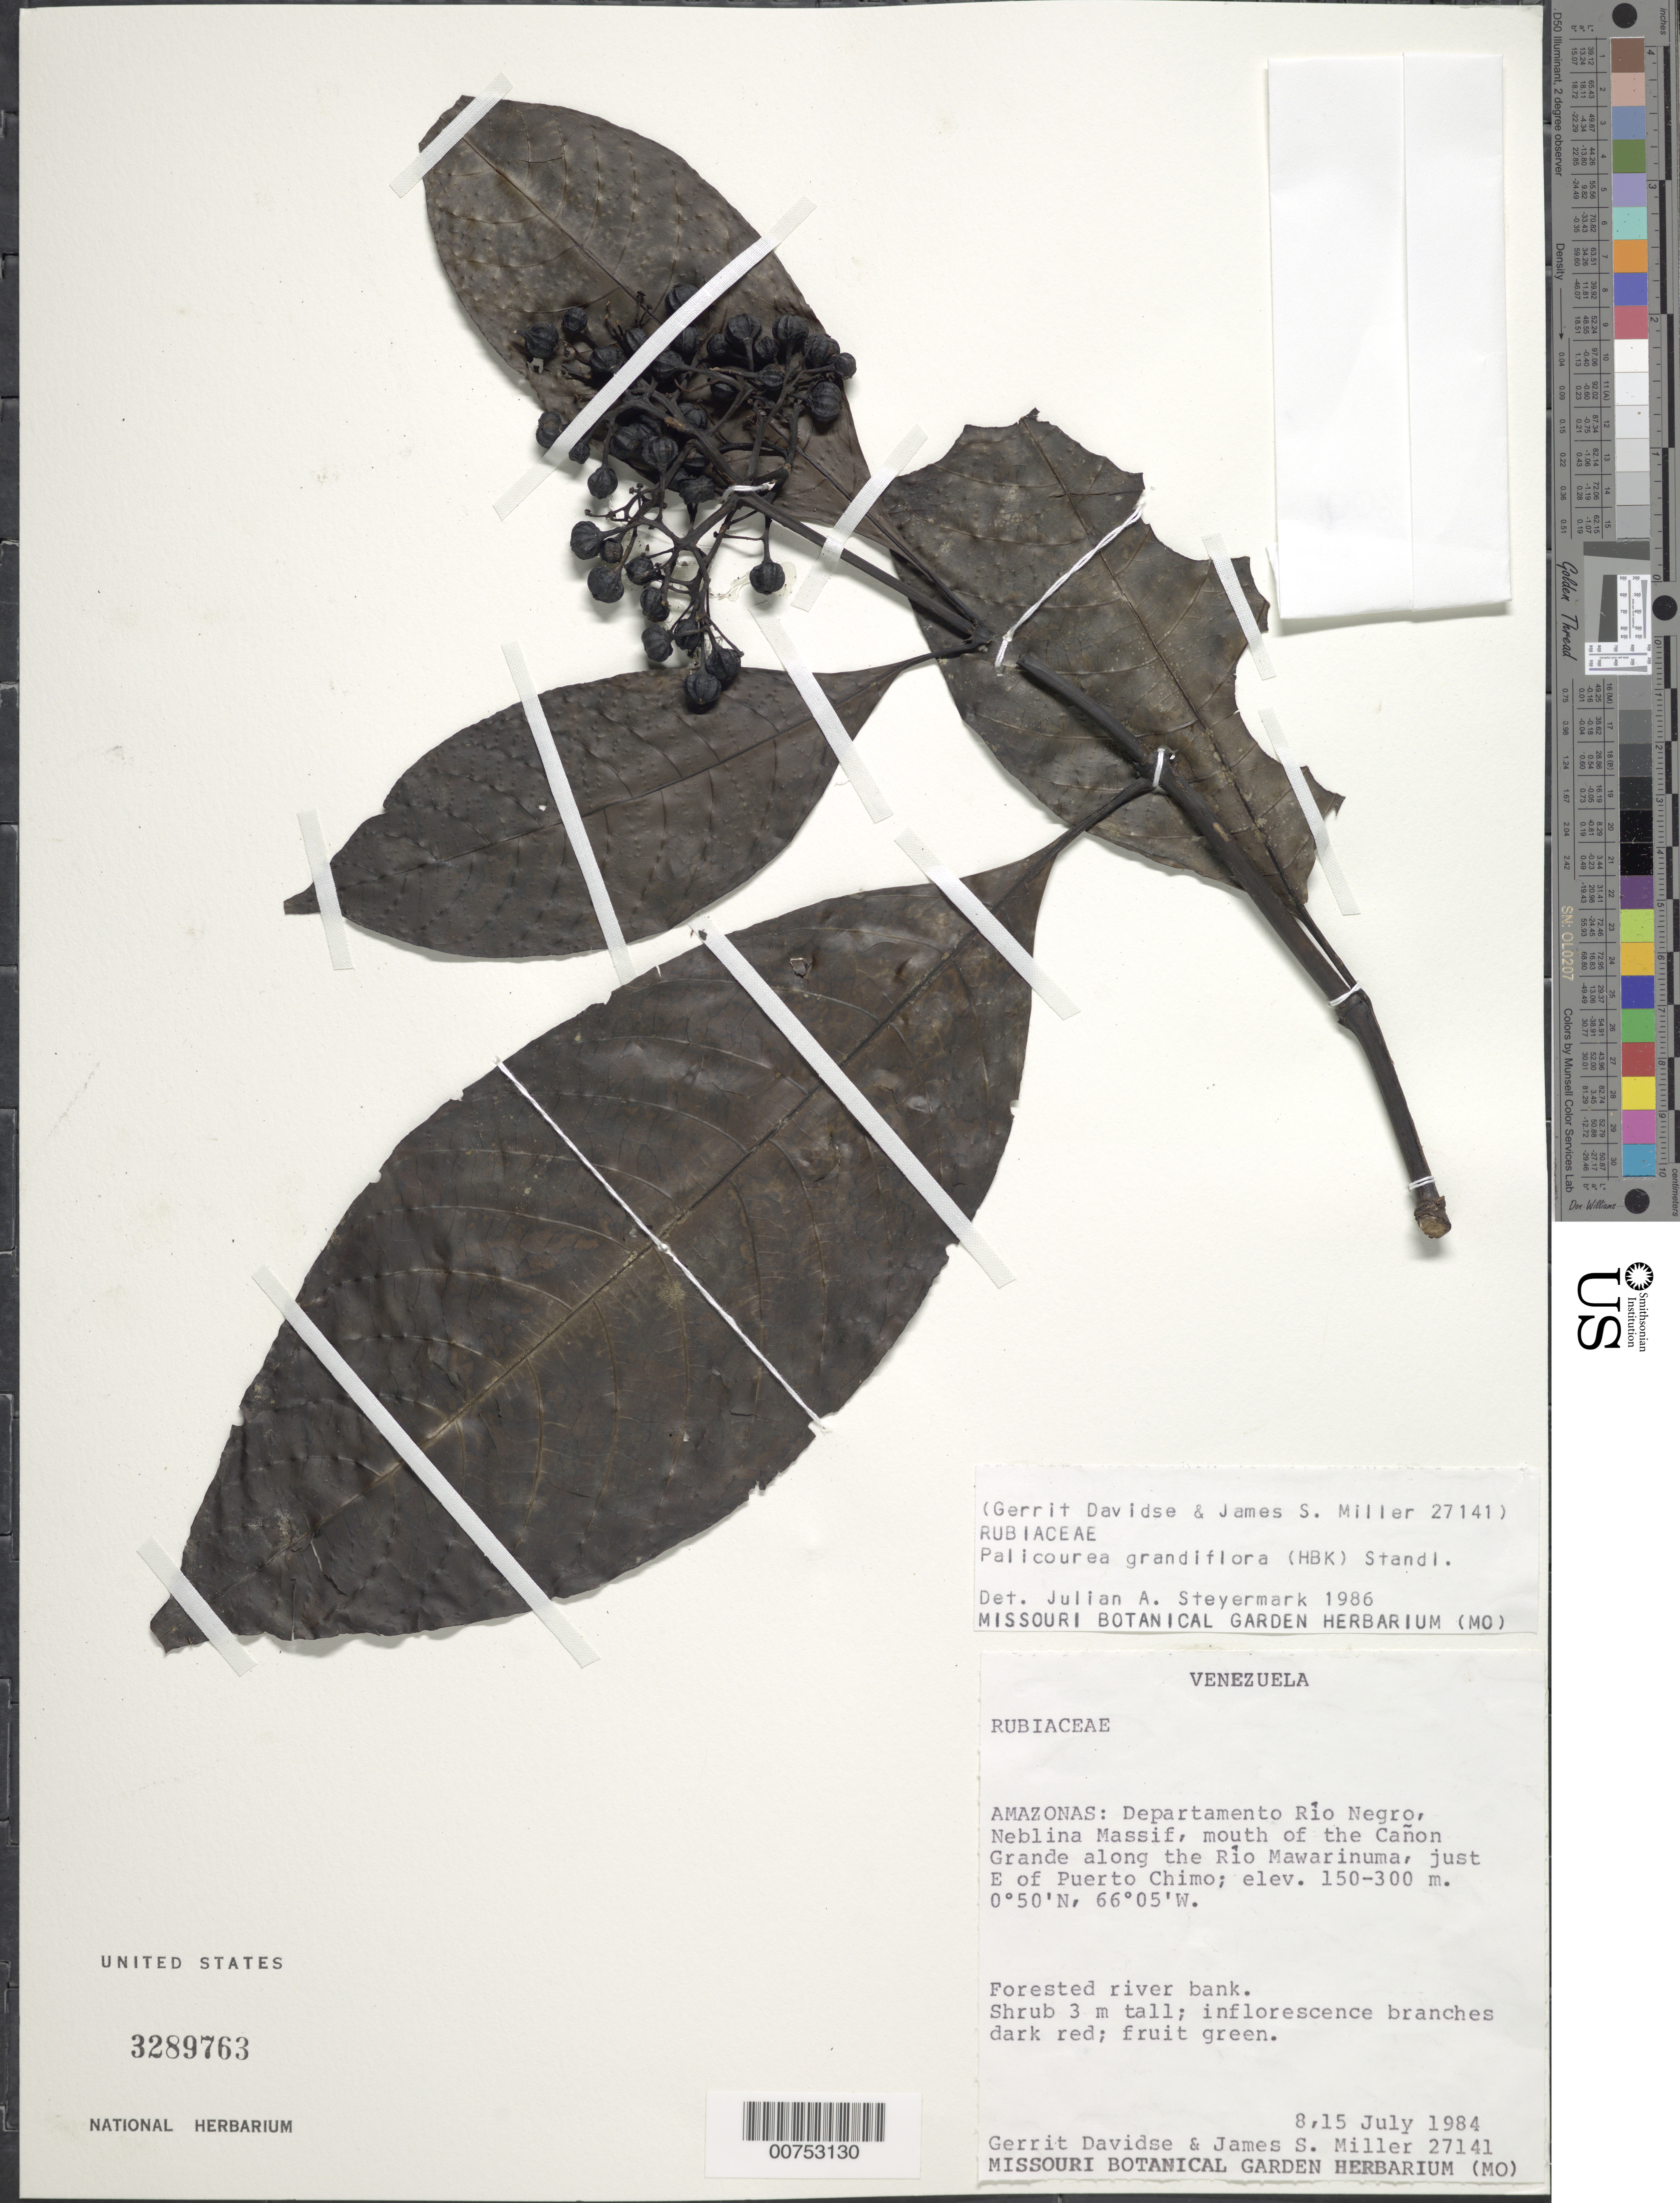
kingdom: Plantae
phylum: Tracheophyta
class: Magnoliopsida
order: Gentianales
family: Rubiaceae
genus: Palicourea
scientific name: Palicourea grandiflora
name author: (Kunth) Standl.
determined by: Steyermark, Julian A., (VEN)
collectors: G. Davidse & J. S. Miller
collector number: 27141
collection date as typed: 8-Jul-84 to 15-Jul-84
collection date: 1984-07-08/1984-07-15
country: Venezuela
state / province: Amazonas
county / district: Río Negro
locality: Neblina Base Camp to mouth of Canyon Grande, along Río Mawarinuma, just E of Puerto Chimo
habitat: Forested riverbank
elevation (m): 150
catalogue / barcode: US 3289763